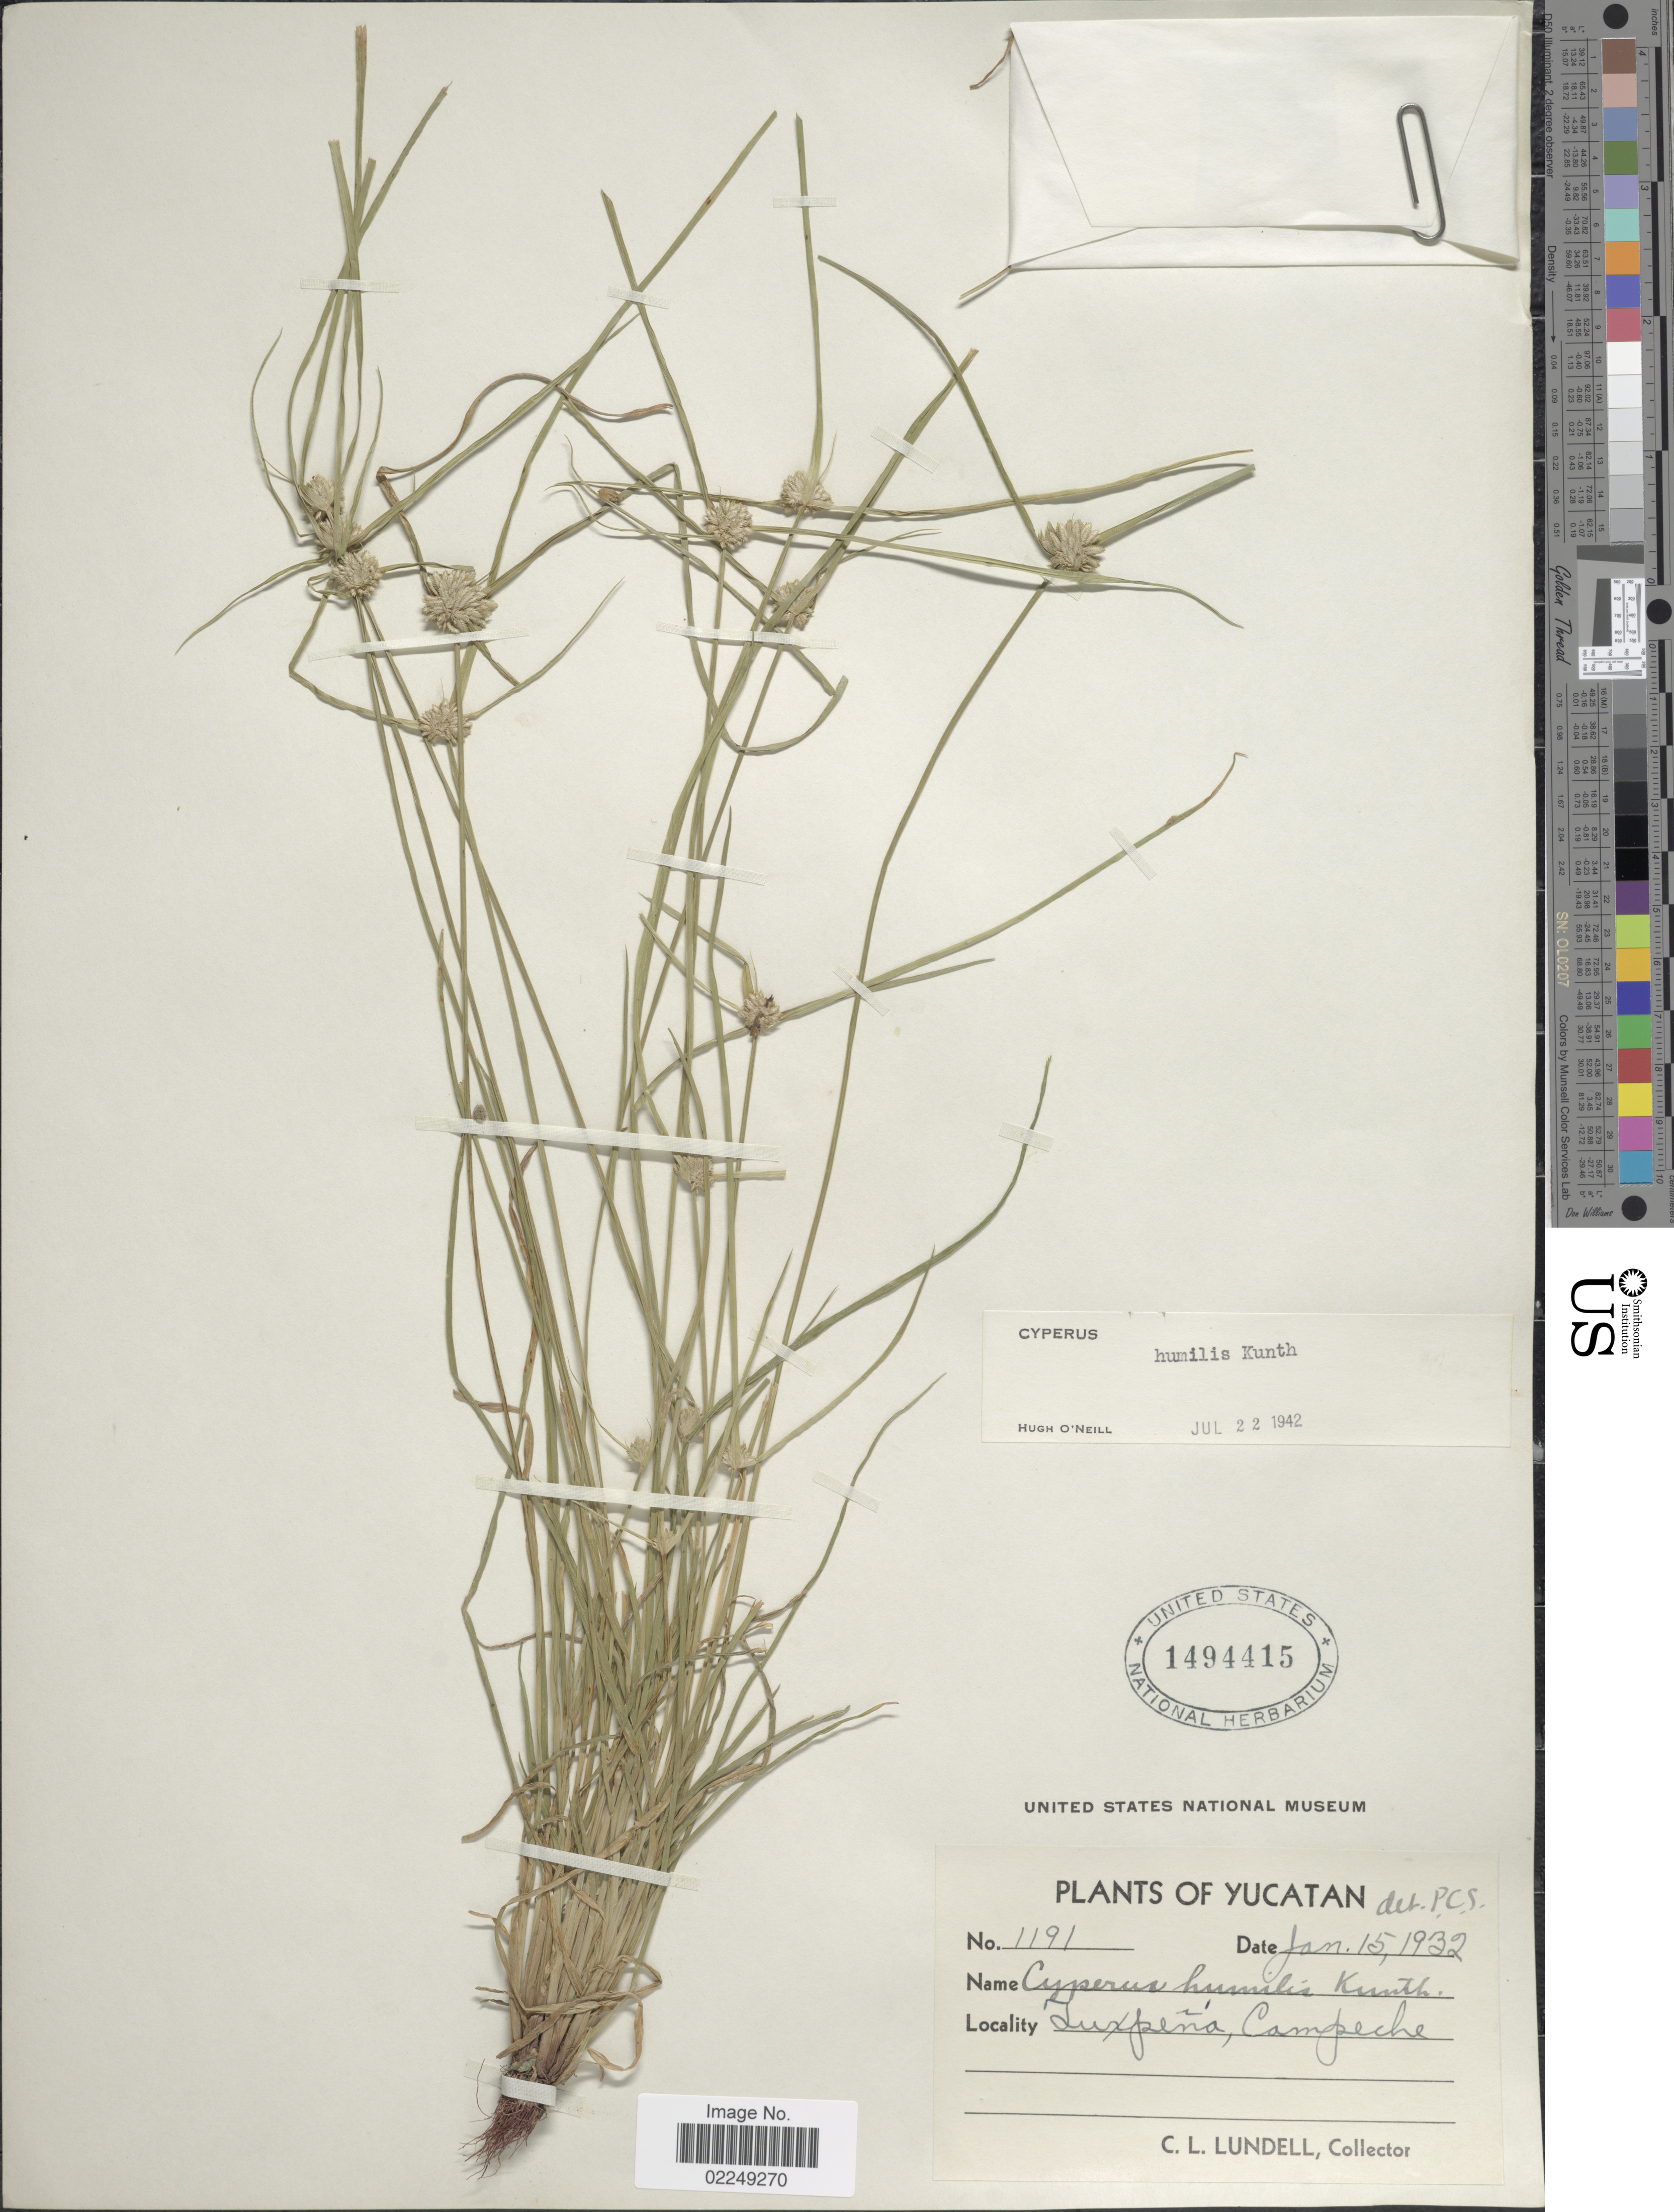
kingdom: Plantae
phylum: Tracheophyta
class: Liliopsida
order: Poales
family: Cyperaceae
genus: Cyperus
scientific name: Cyperus humilis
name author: Kunth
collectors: C. L. Lundell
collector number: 1191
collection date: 1932-01-15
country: Mexico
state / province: Campeche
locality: Yucatan, Tuxpena, Campeche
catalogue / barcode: US 1494415